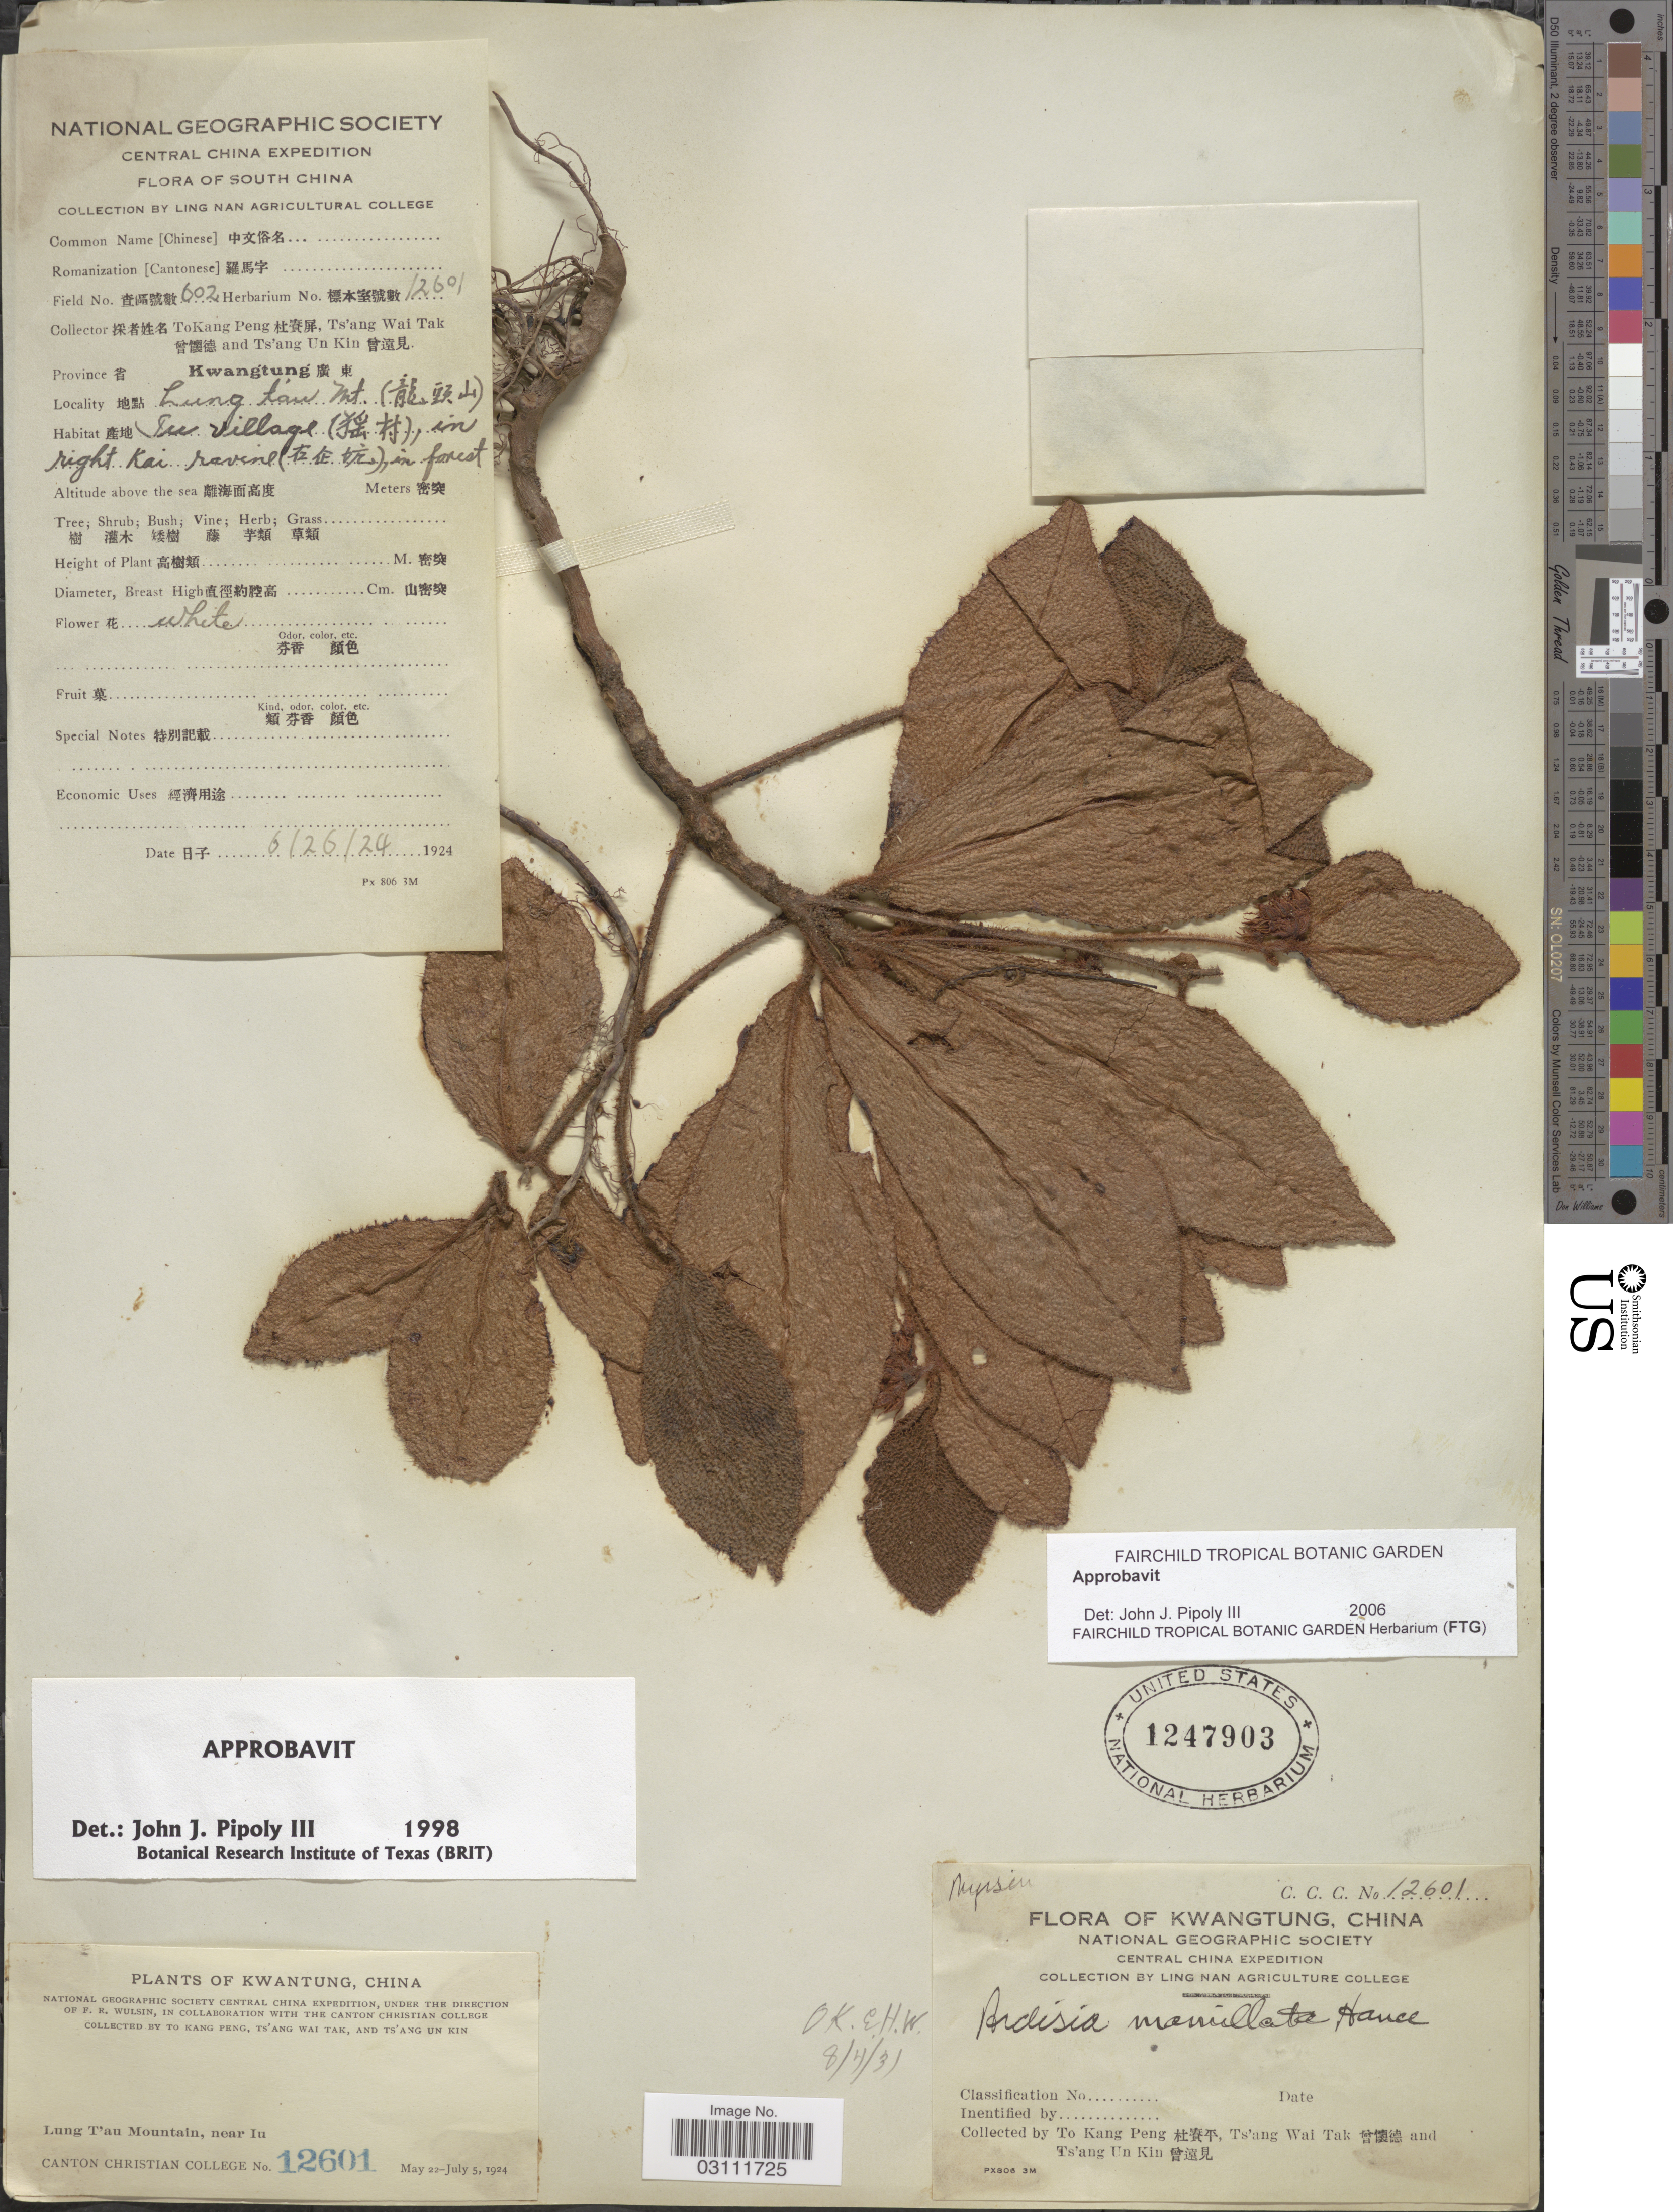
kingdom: Plantae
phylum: Tracheophyta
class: Magnoliopsida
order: Ericales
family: Primulaceae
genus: Ardisia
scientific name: Ardisia mamillata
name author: Hance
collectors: To Kang P'eng, W. T. Tsang & Ts' Ang Un Kin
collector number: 12601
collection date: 1924-06-26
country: China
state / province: Guangdong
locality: Kwangtung, Lung T'au Mountain, near Iu. Iu village in right Kai ravine, in forest.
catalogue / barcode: US 1247903